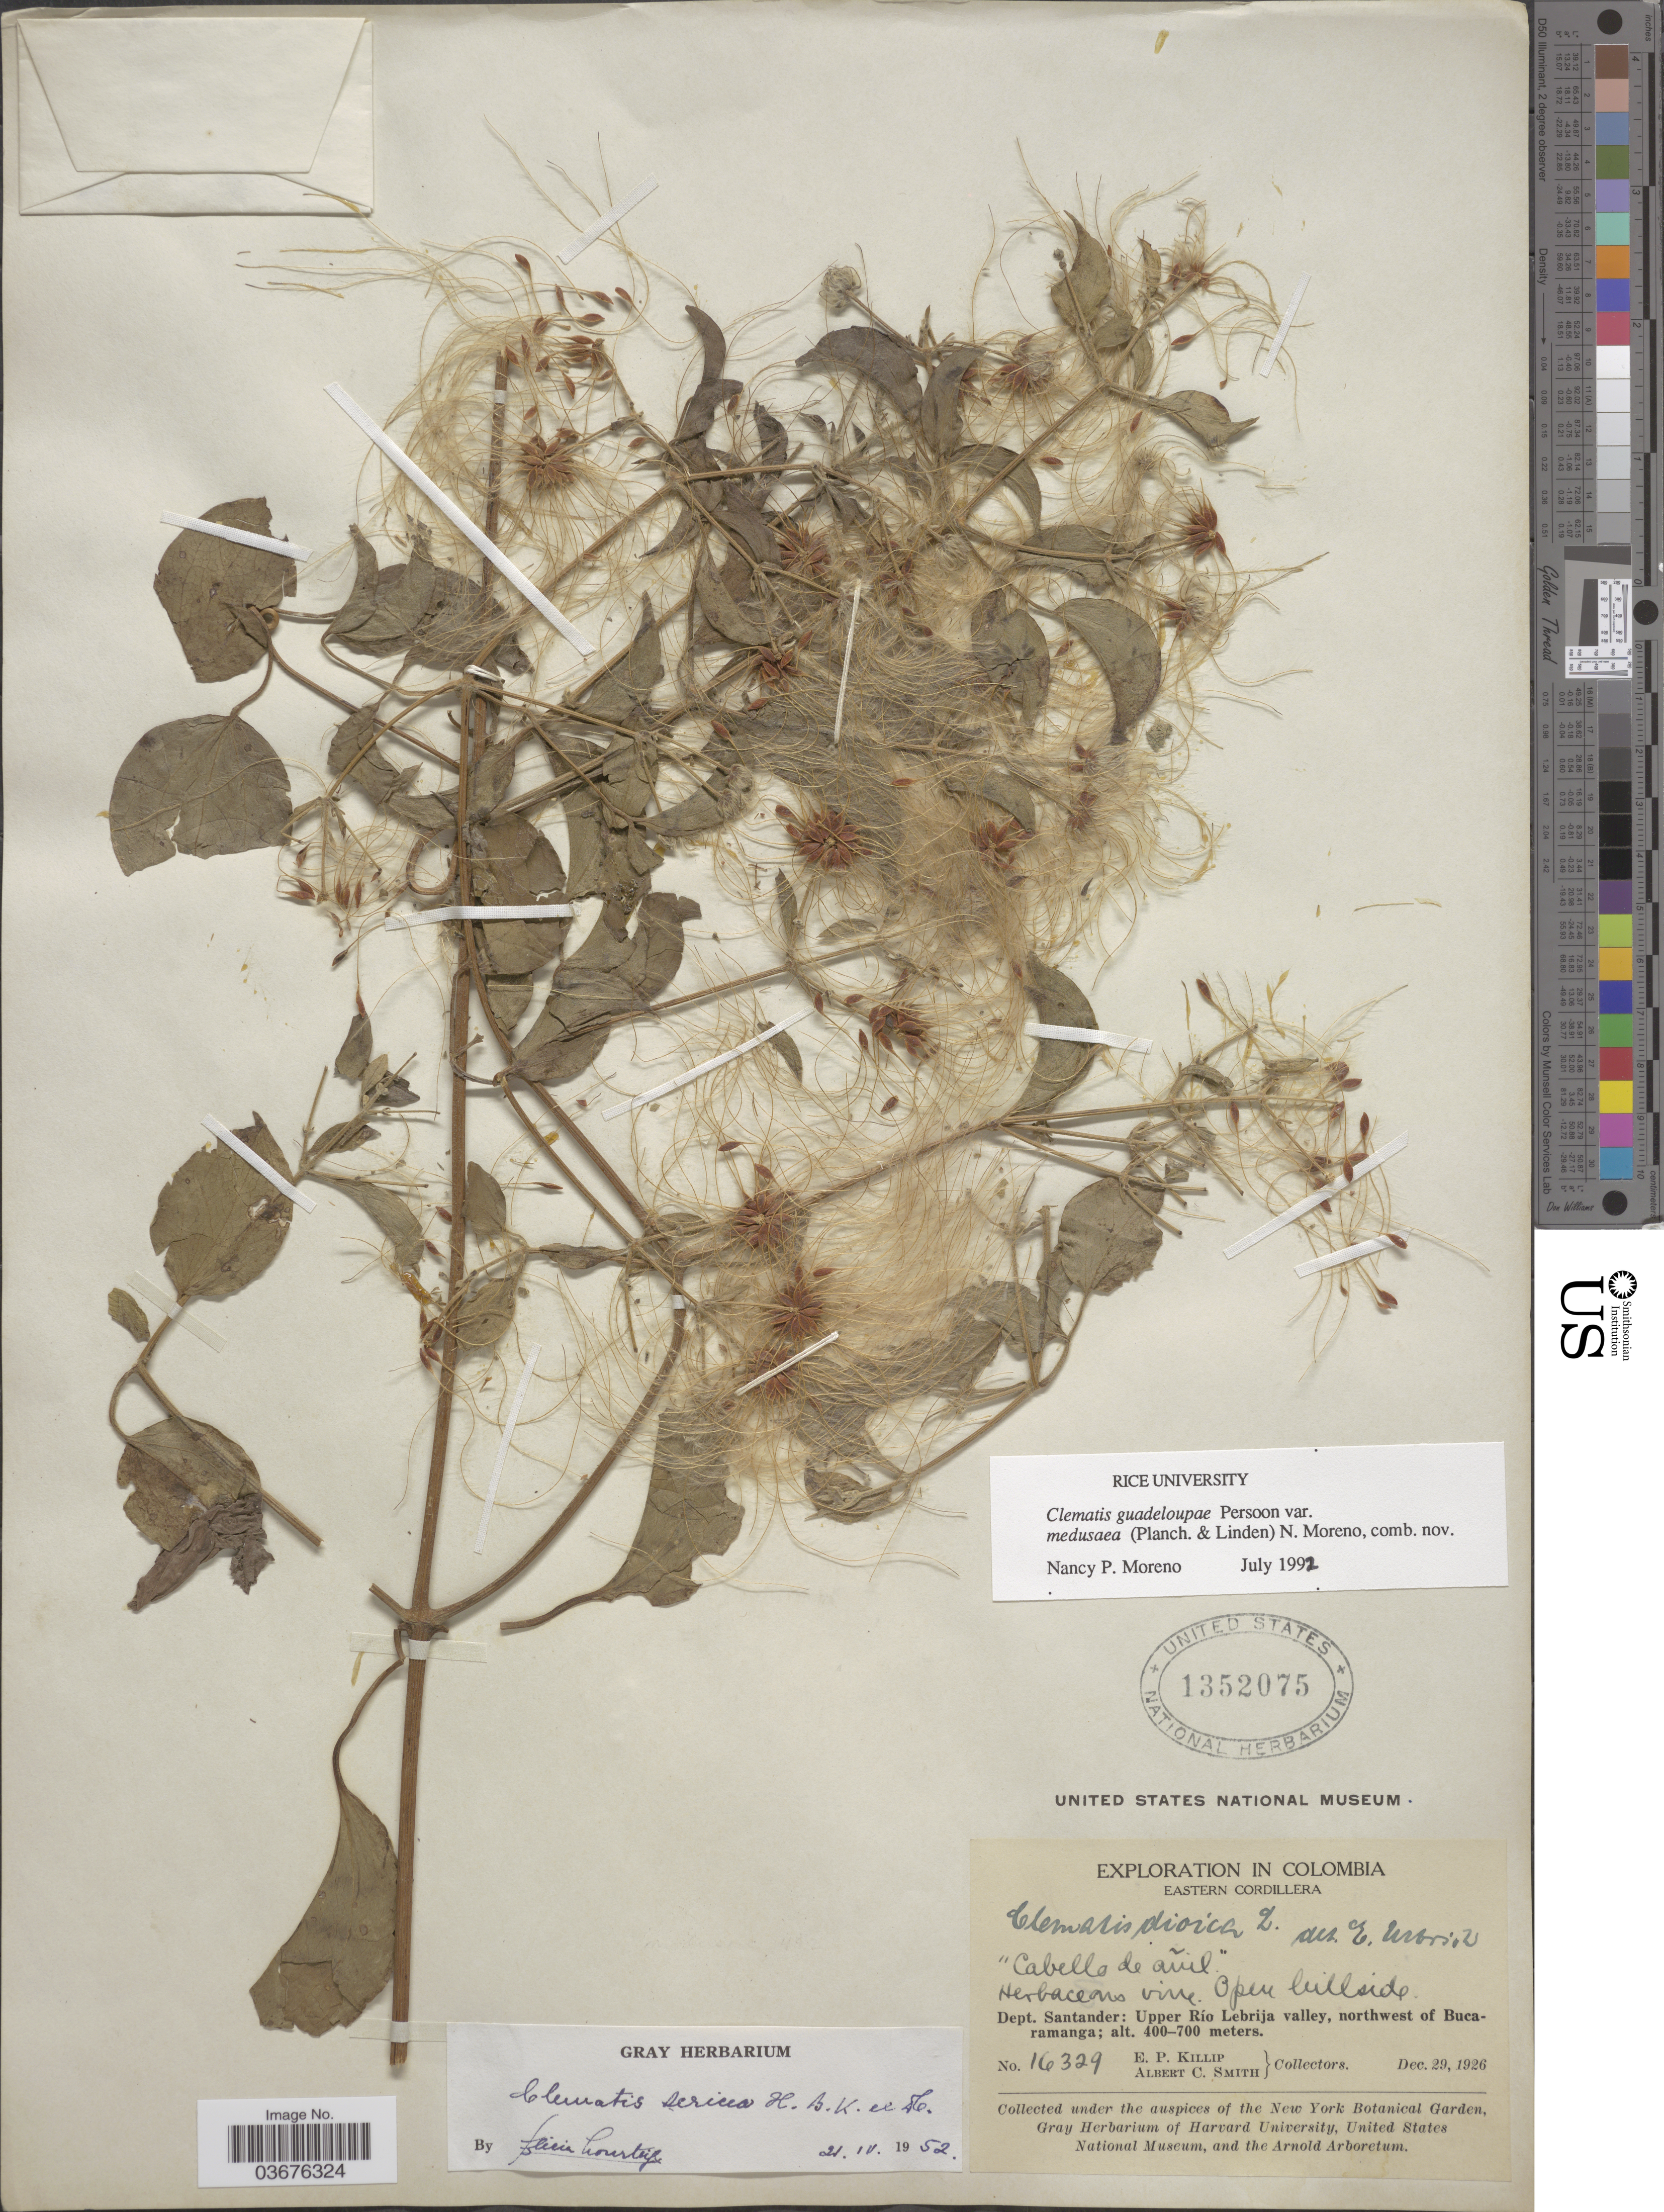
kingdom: Plantae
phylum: Tracheophyta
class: Magnoliopsida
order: Ranunculales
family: Ranunculaceae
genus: Clematis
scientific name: Clematis guadeloupae var. medusaea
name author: (Planch. & Linden) N.P. Moreno ex P.E. Berry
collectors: E. P. Killip & A. C. Smith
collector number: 16329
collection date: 1926-12-29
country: Colombia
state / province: Santander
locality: Eastern Cordillera. Dept. Santander: Upper Río Lebrija valley, northwest of Bucaramanga.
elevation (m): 400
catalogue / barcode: US 1352075